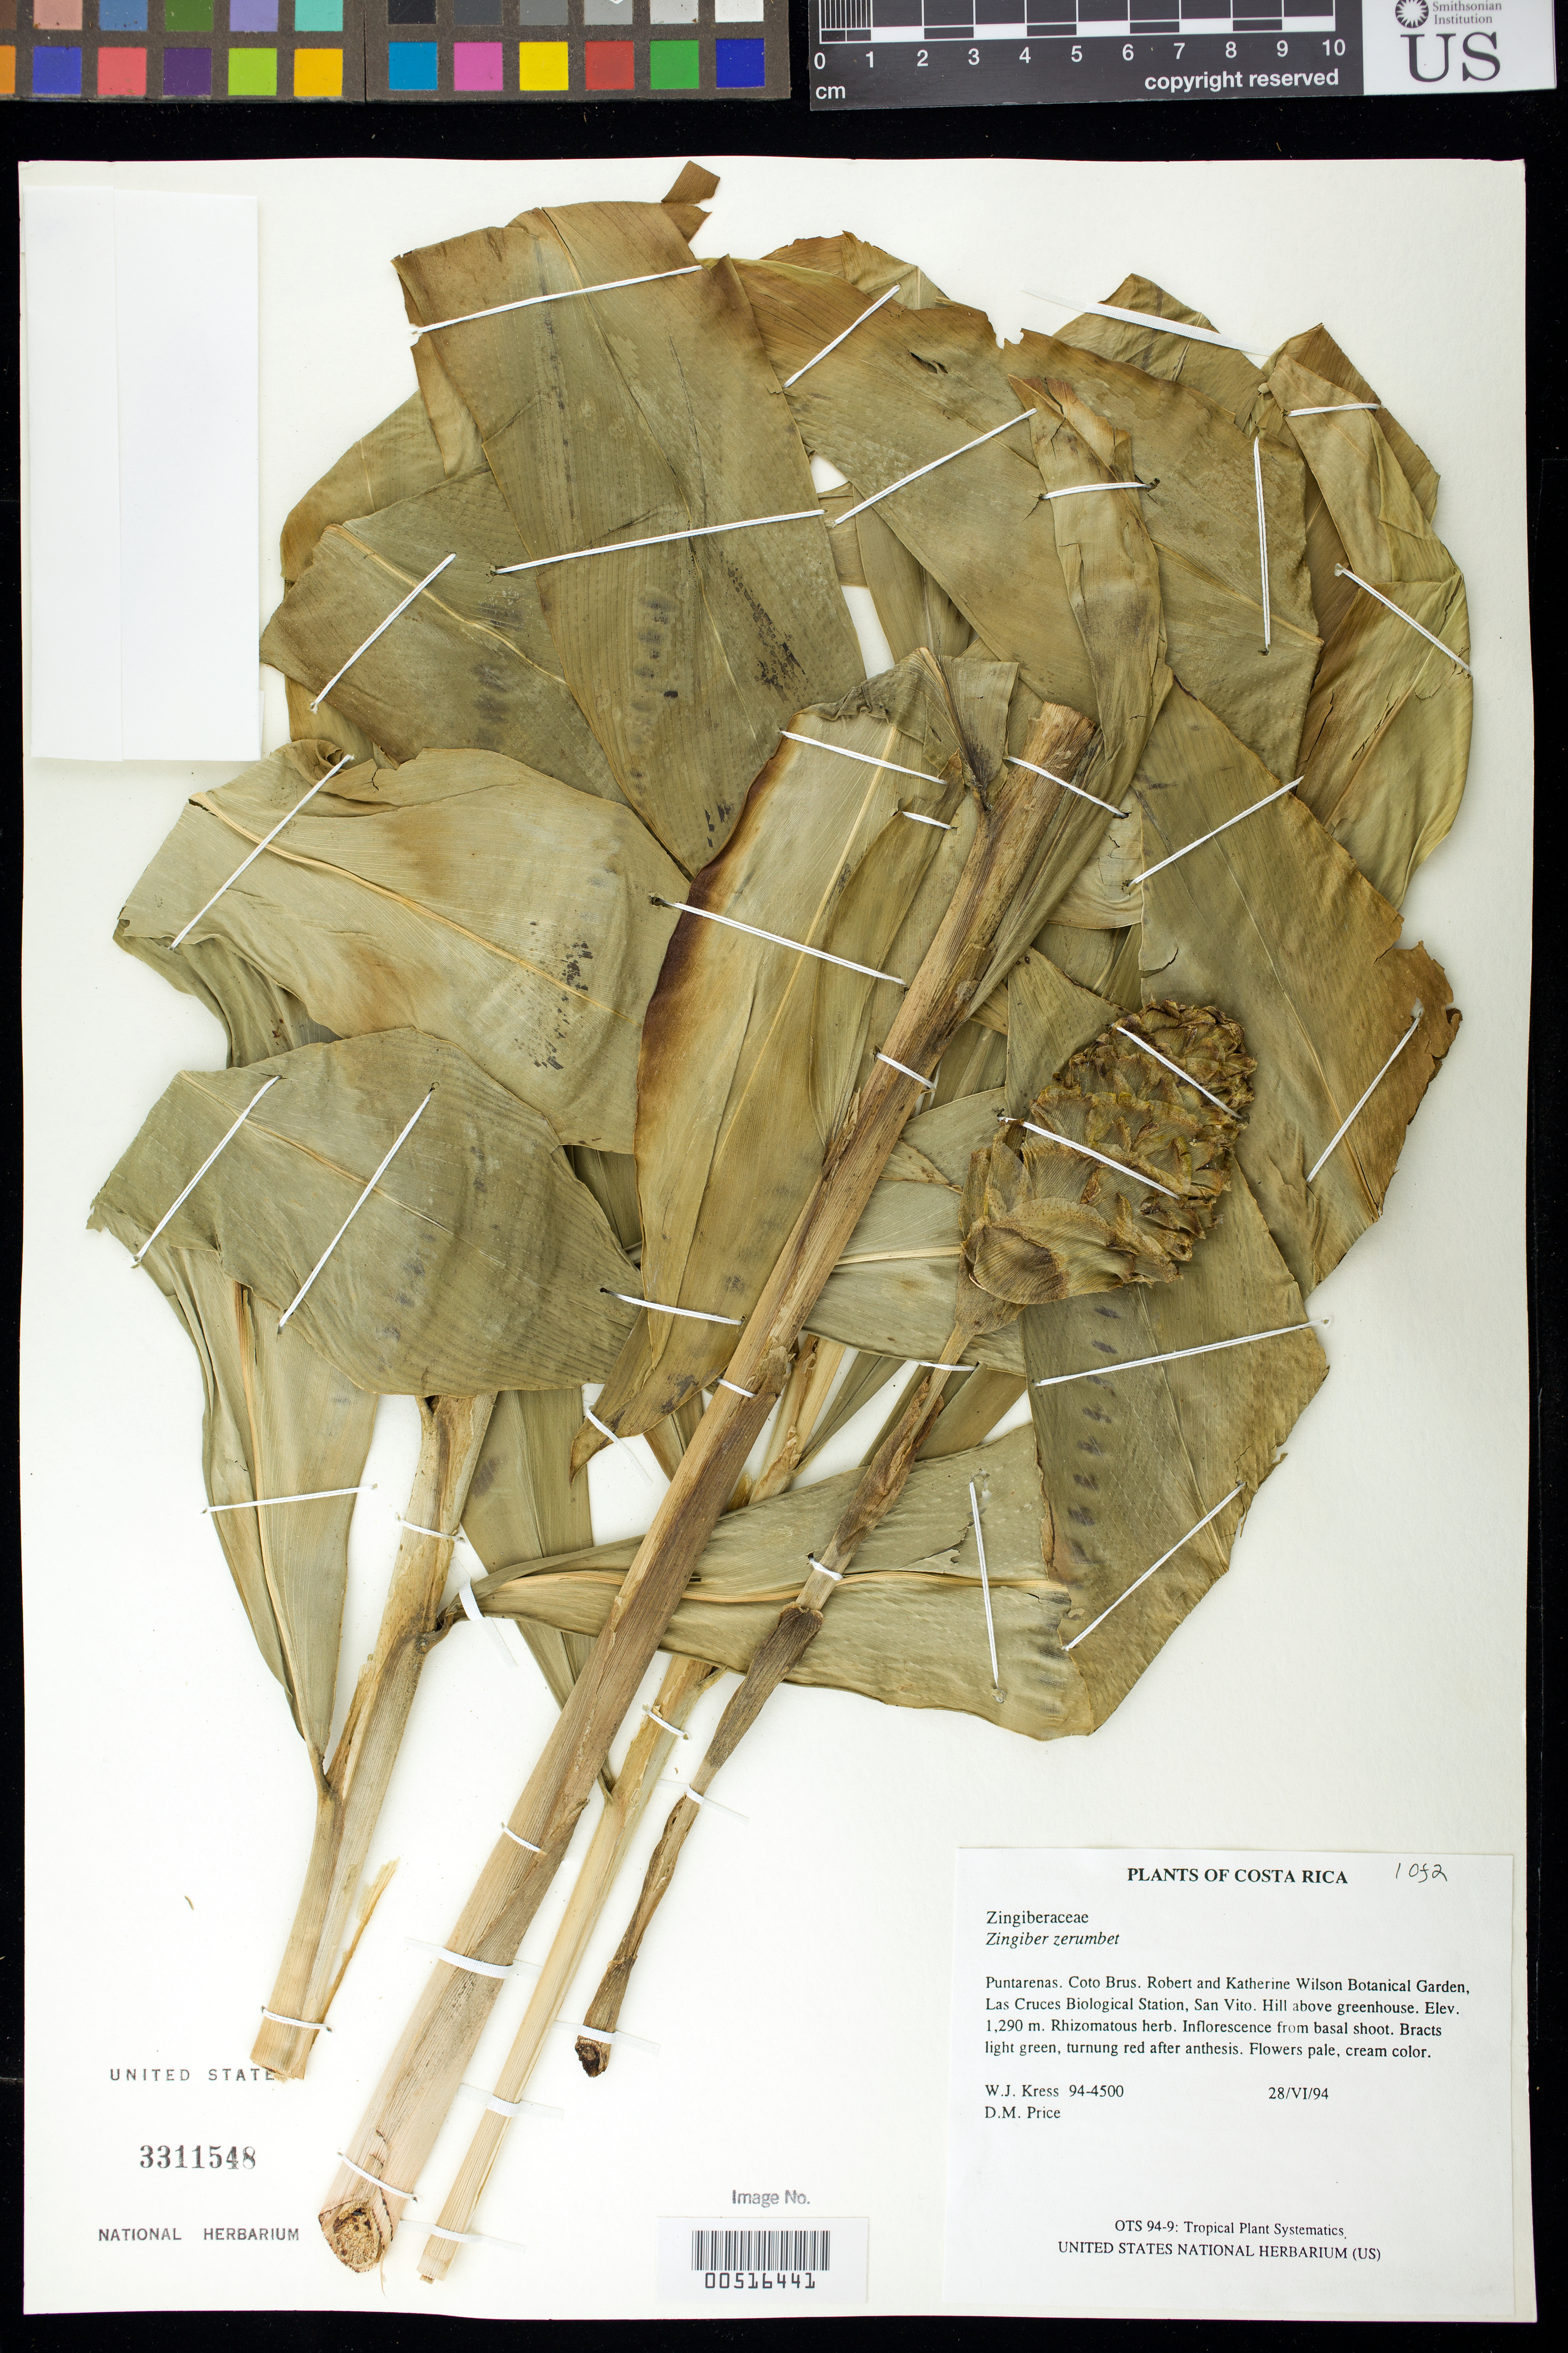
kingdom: Plantae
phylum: Tracheophyta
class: Liliopsida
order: Zingiberales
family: Zingiberaceae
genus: Zingiber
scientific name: Zingiber zerumbet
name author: (L.) Sm.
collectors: W. J. Kress & D. M. Price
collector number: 94-4500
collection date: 1994-06-28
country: Costa Rica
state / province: Puntarenas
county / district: Coto Brus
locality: Robert and Katherine Wilson Botanical Garden, Las Cruces Biological Station, San Vito. Hill above greenhouse.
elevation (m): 1290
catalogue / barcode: US 3311548